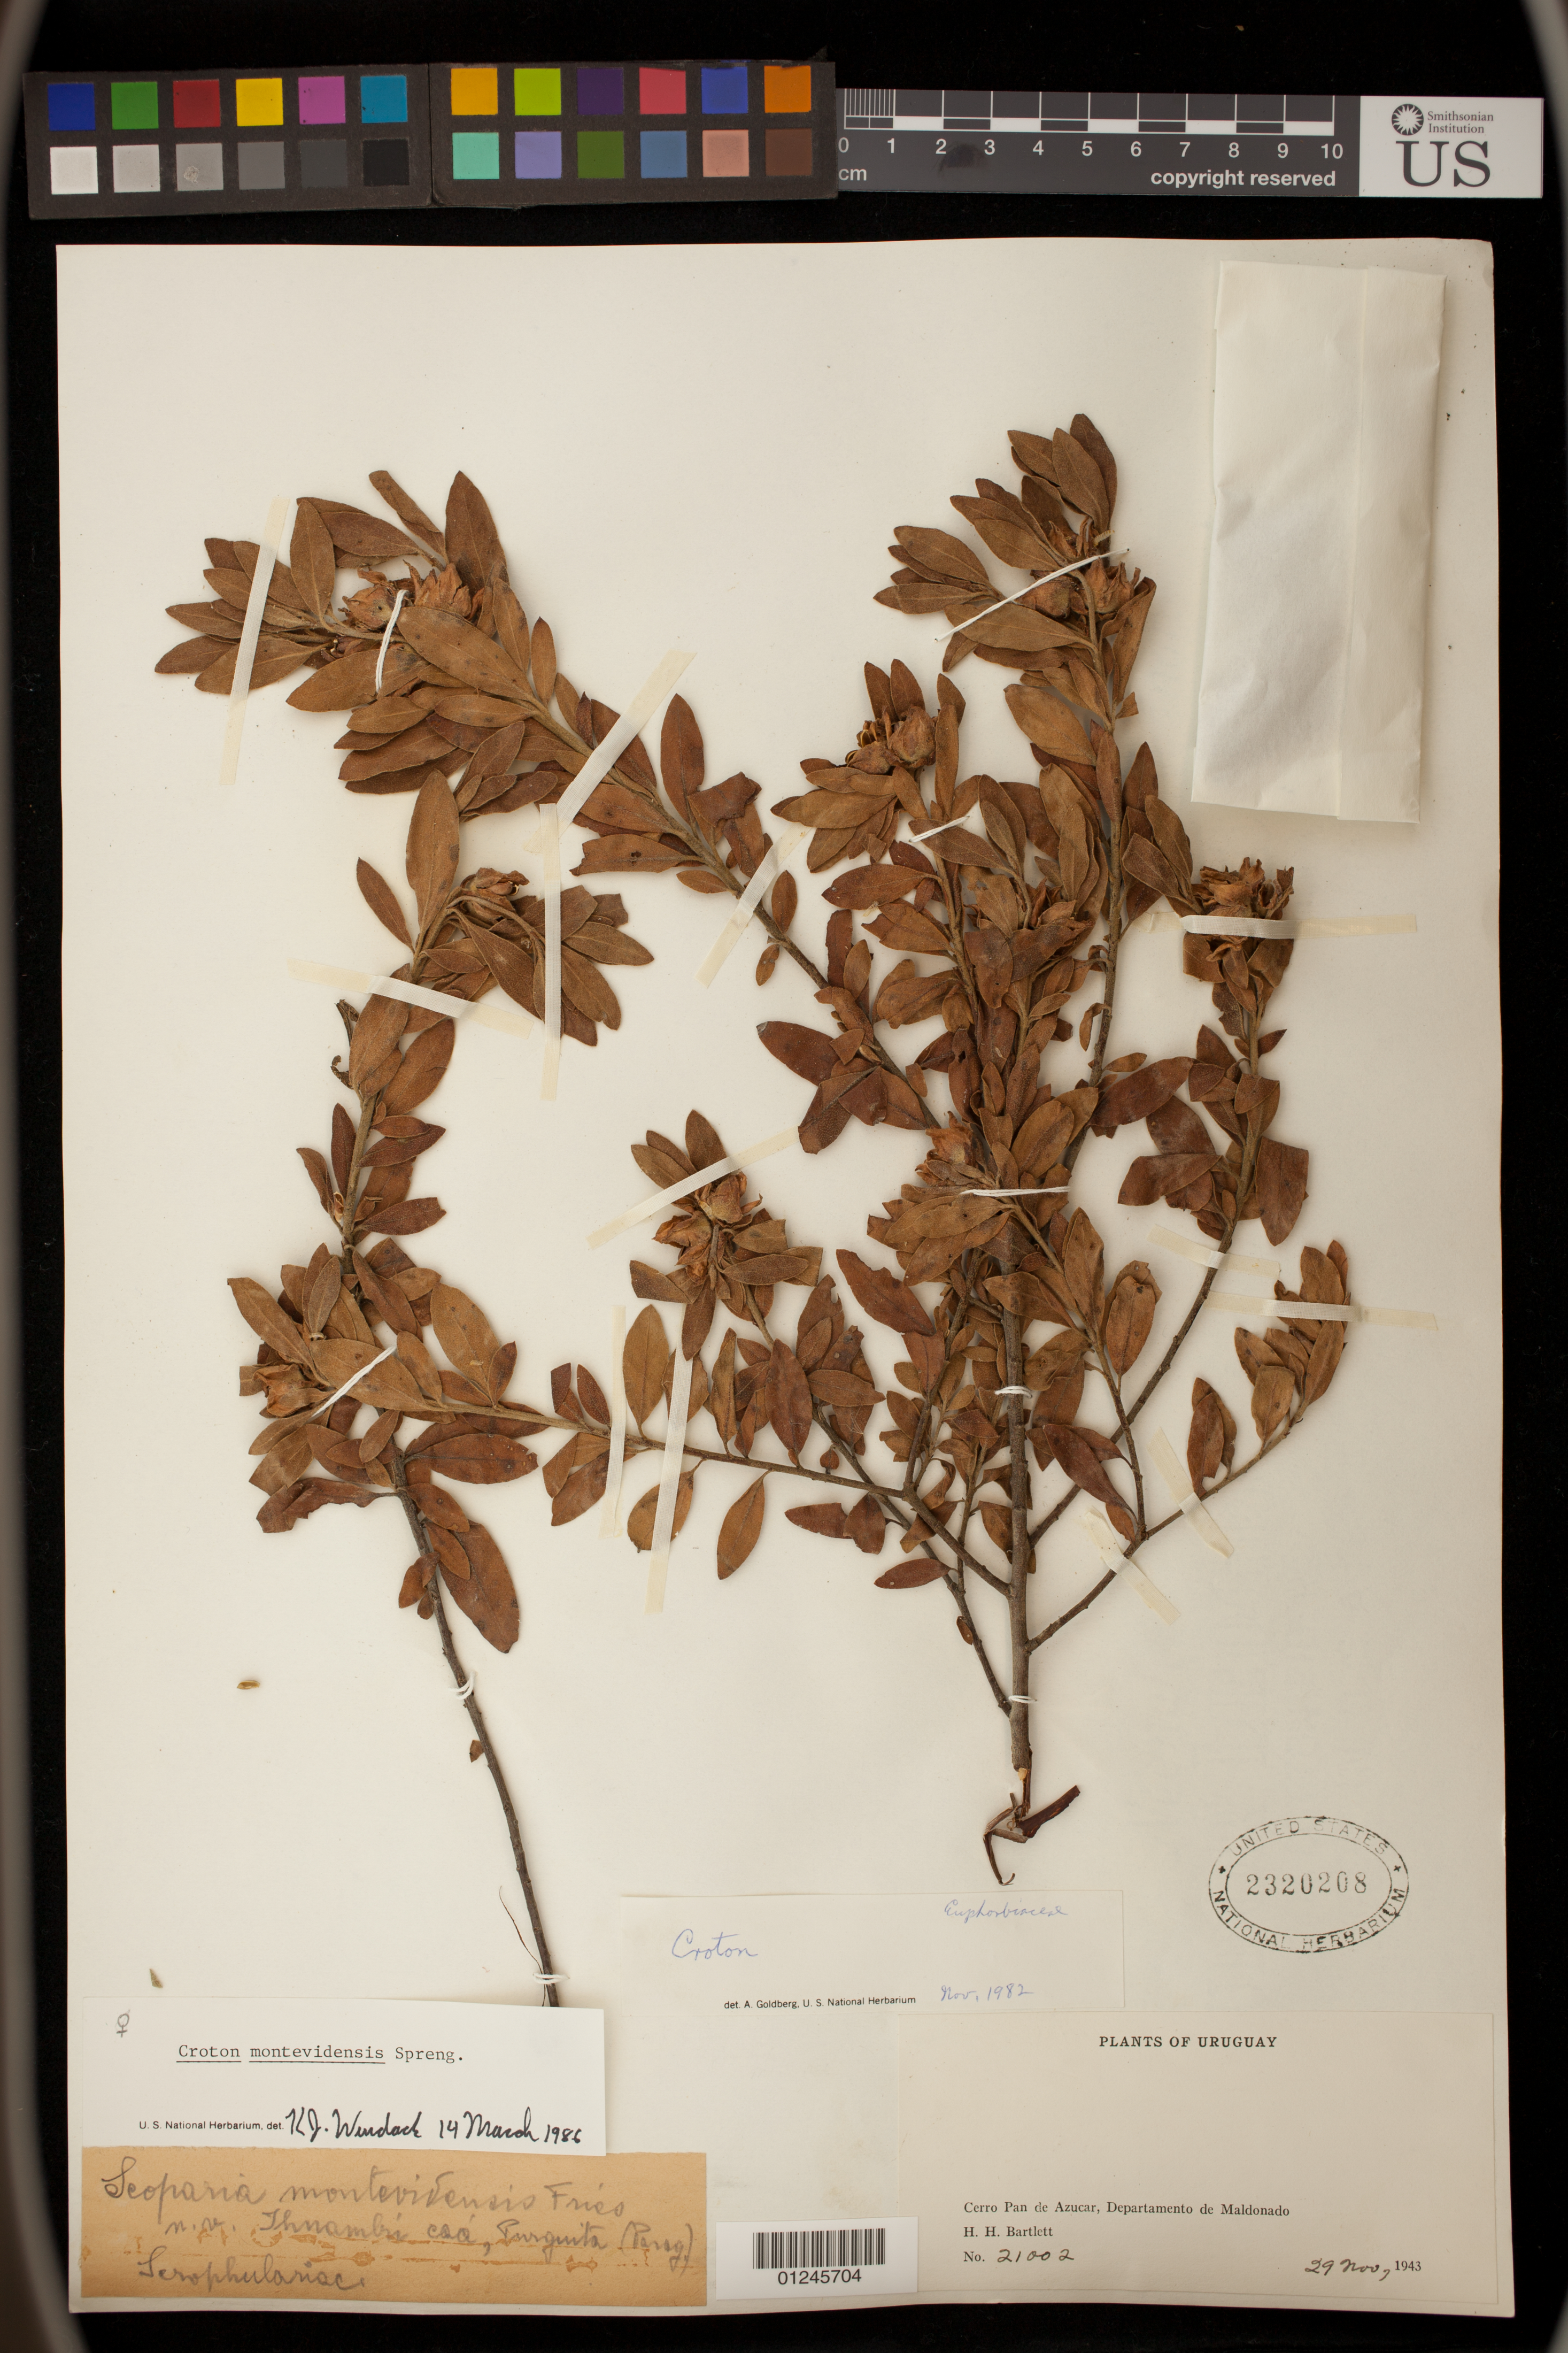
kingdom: Plantae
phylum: Tracheophyta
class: Magnoliopsida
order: Malpighiales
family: Euphorbiaceae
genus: Croton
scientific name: Croton montevidensis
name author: Spreng.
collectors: H. H. Bartlett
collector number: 21002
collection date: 1943-11-29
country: Uruguay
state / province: Maldonado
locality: Cerro Pan de Azucar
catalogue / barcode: US 2320208